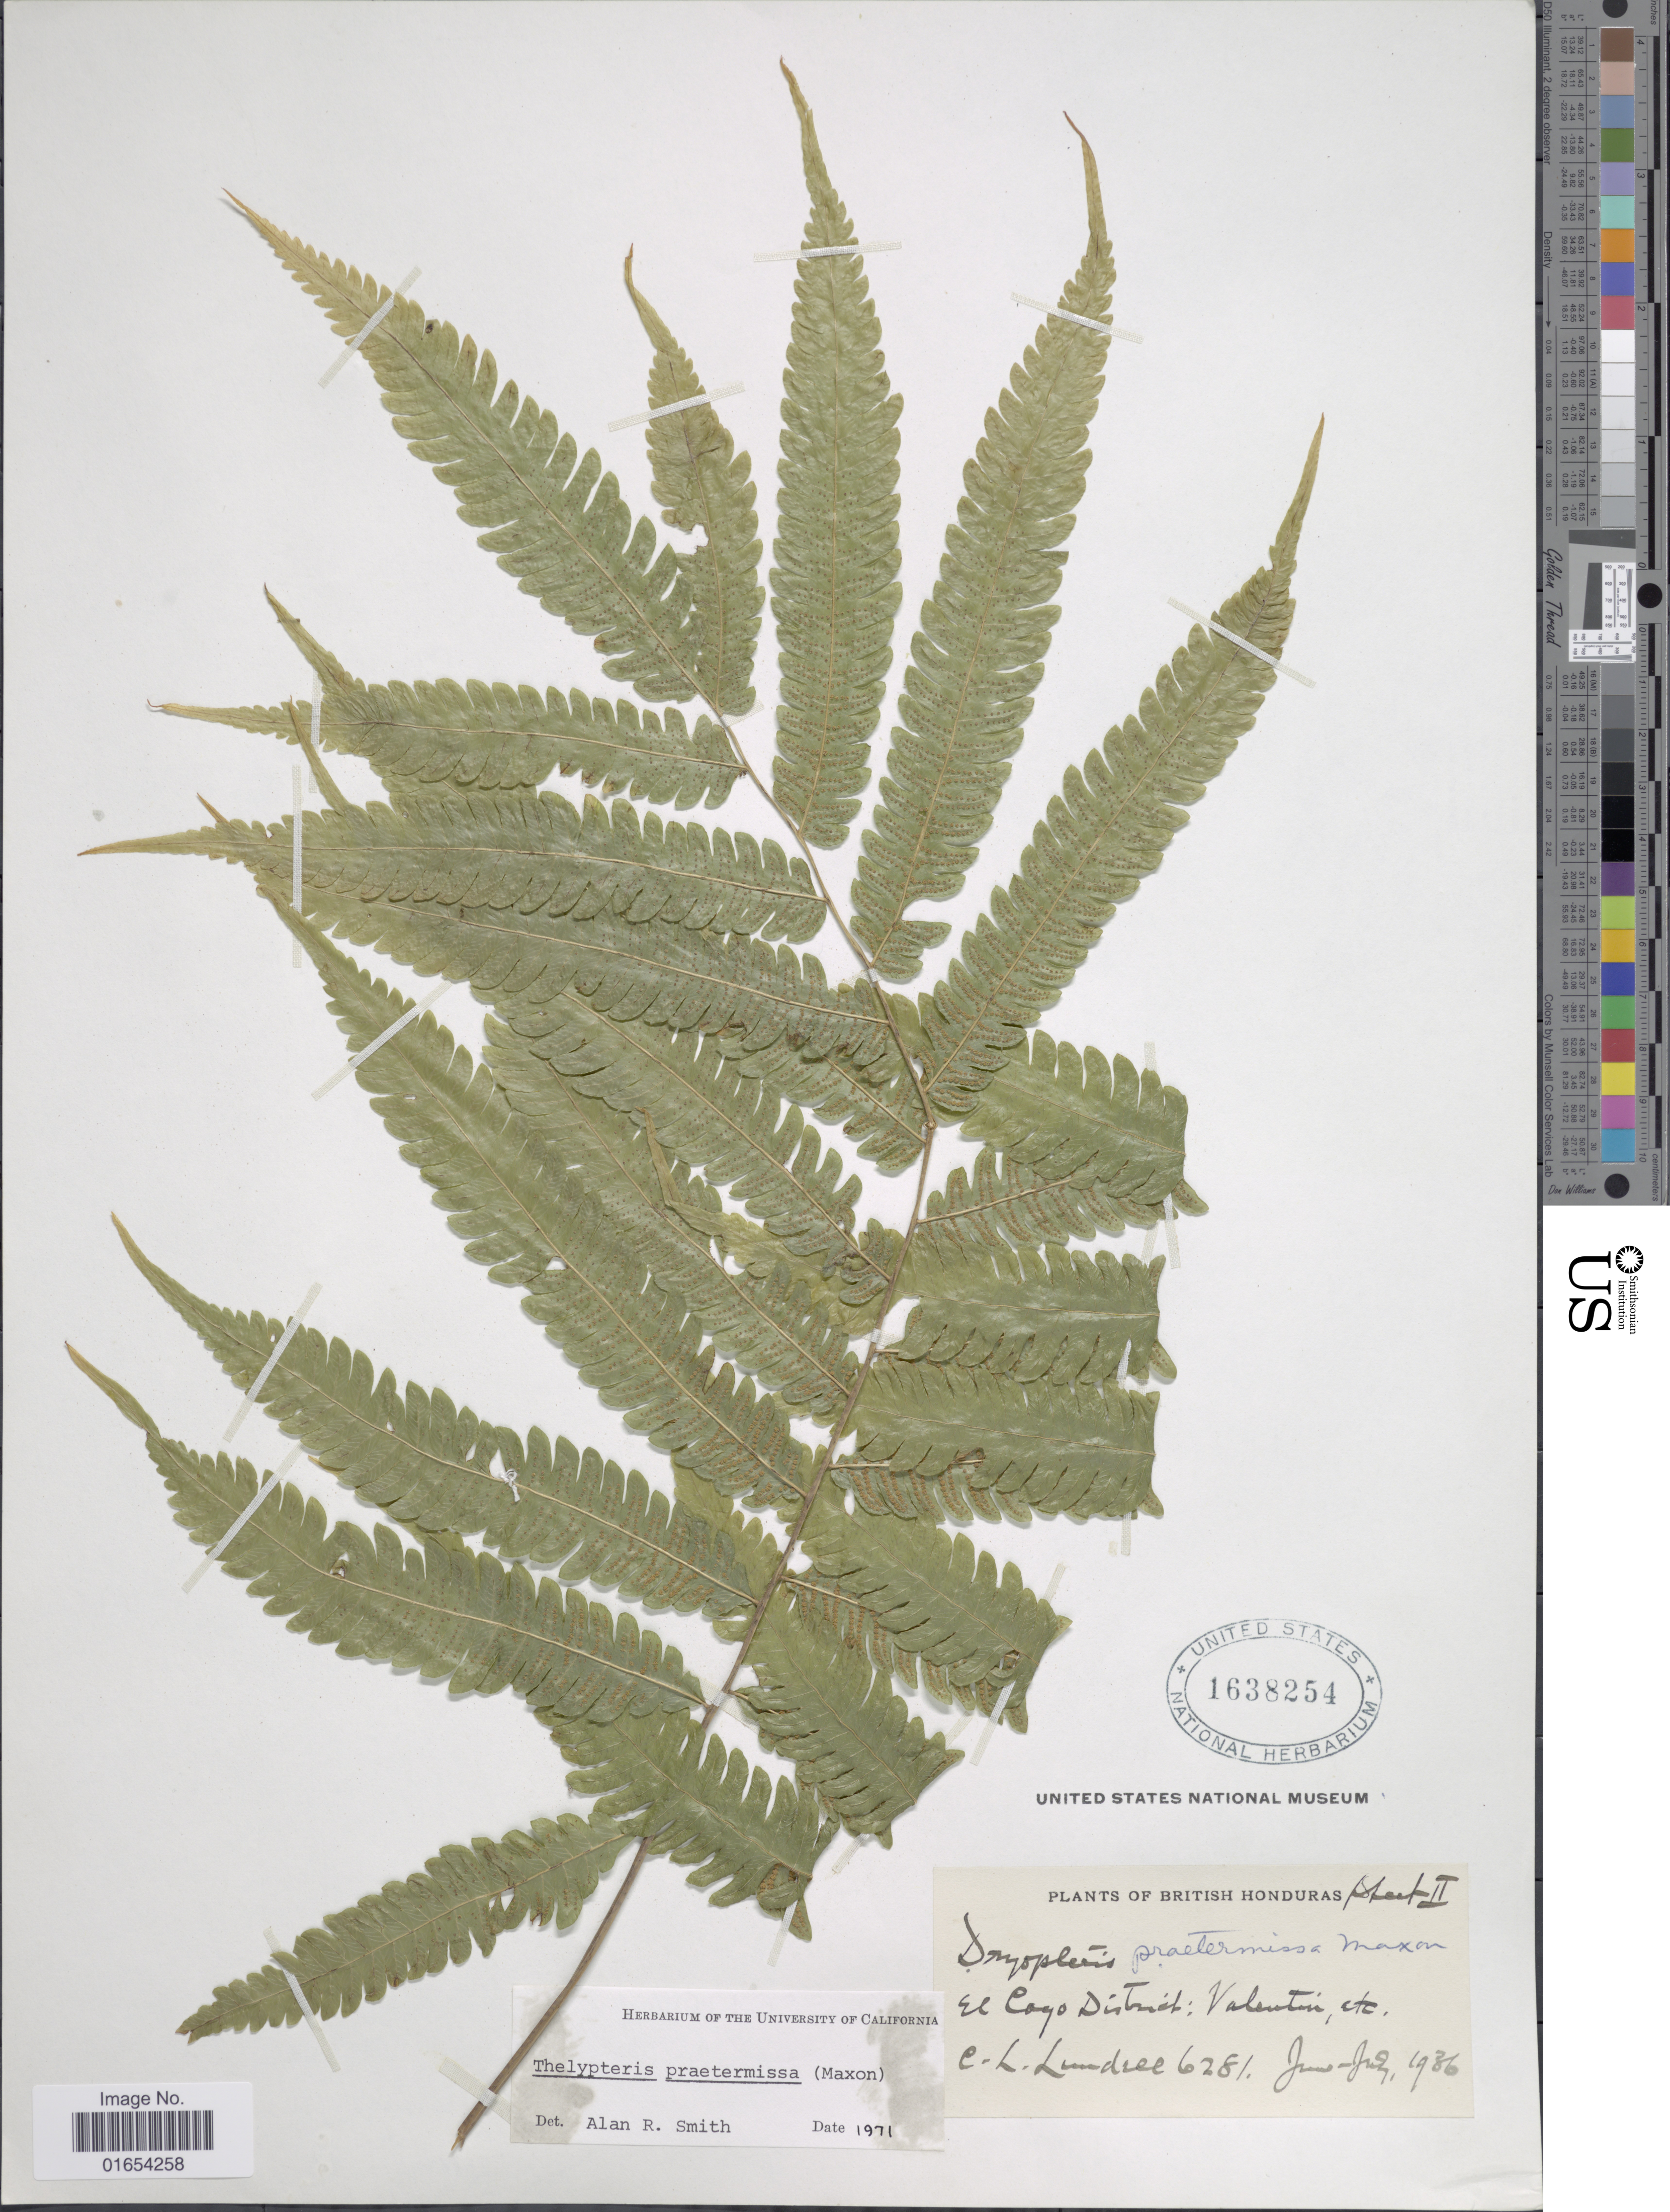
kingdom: Plantae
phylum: Tracheophyta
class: Polypodiopsida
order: Polypodiales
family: Thelypteridaceae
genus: Goniopteris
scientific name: Goniopteris praetermissa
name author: (Maxon) Salino & T.E. Almeida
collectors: C. L. Lundell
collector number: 6281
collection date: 1936-06/1936-07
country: Belize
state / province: Cayo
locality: British Honduras, Valentin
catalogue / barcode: US 1638254